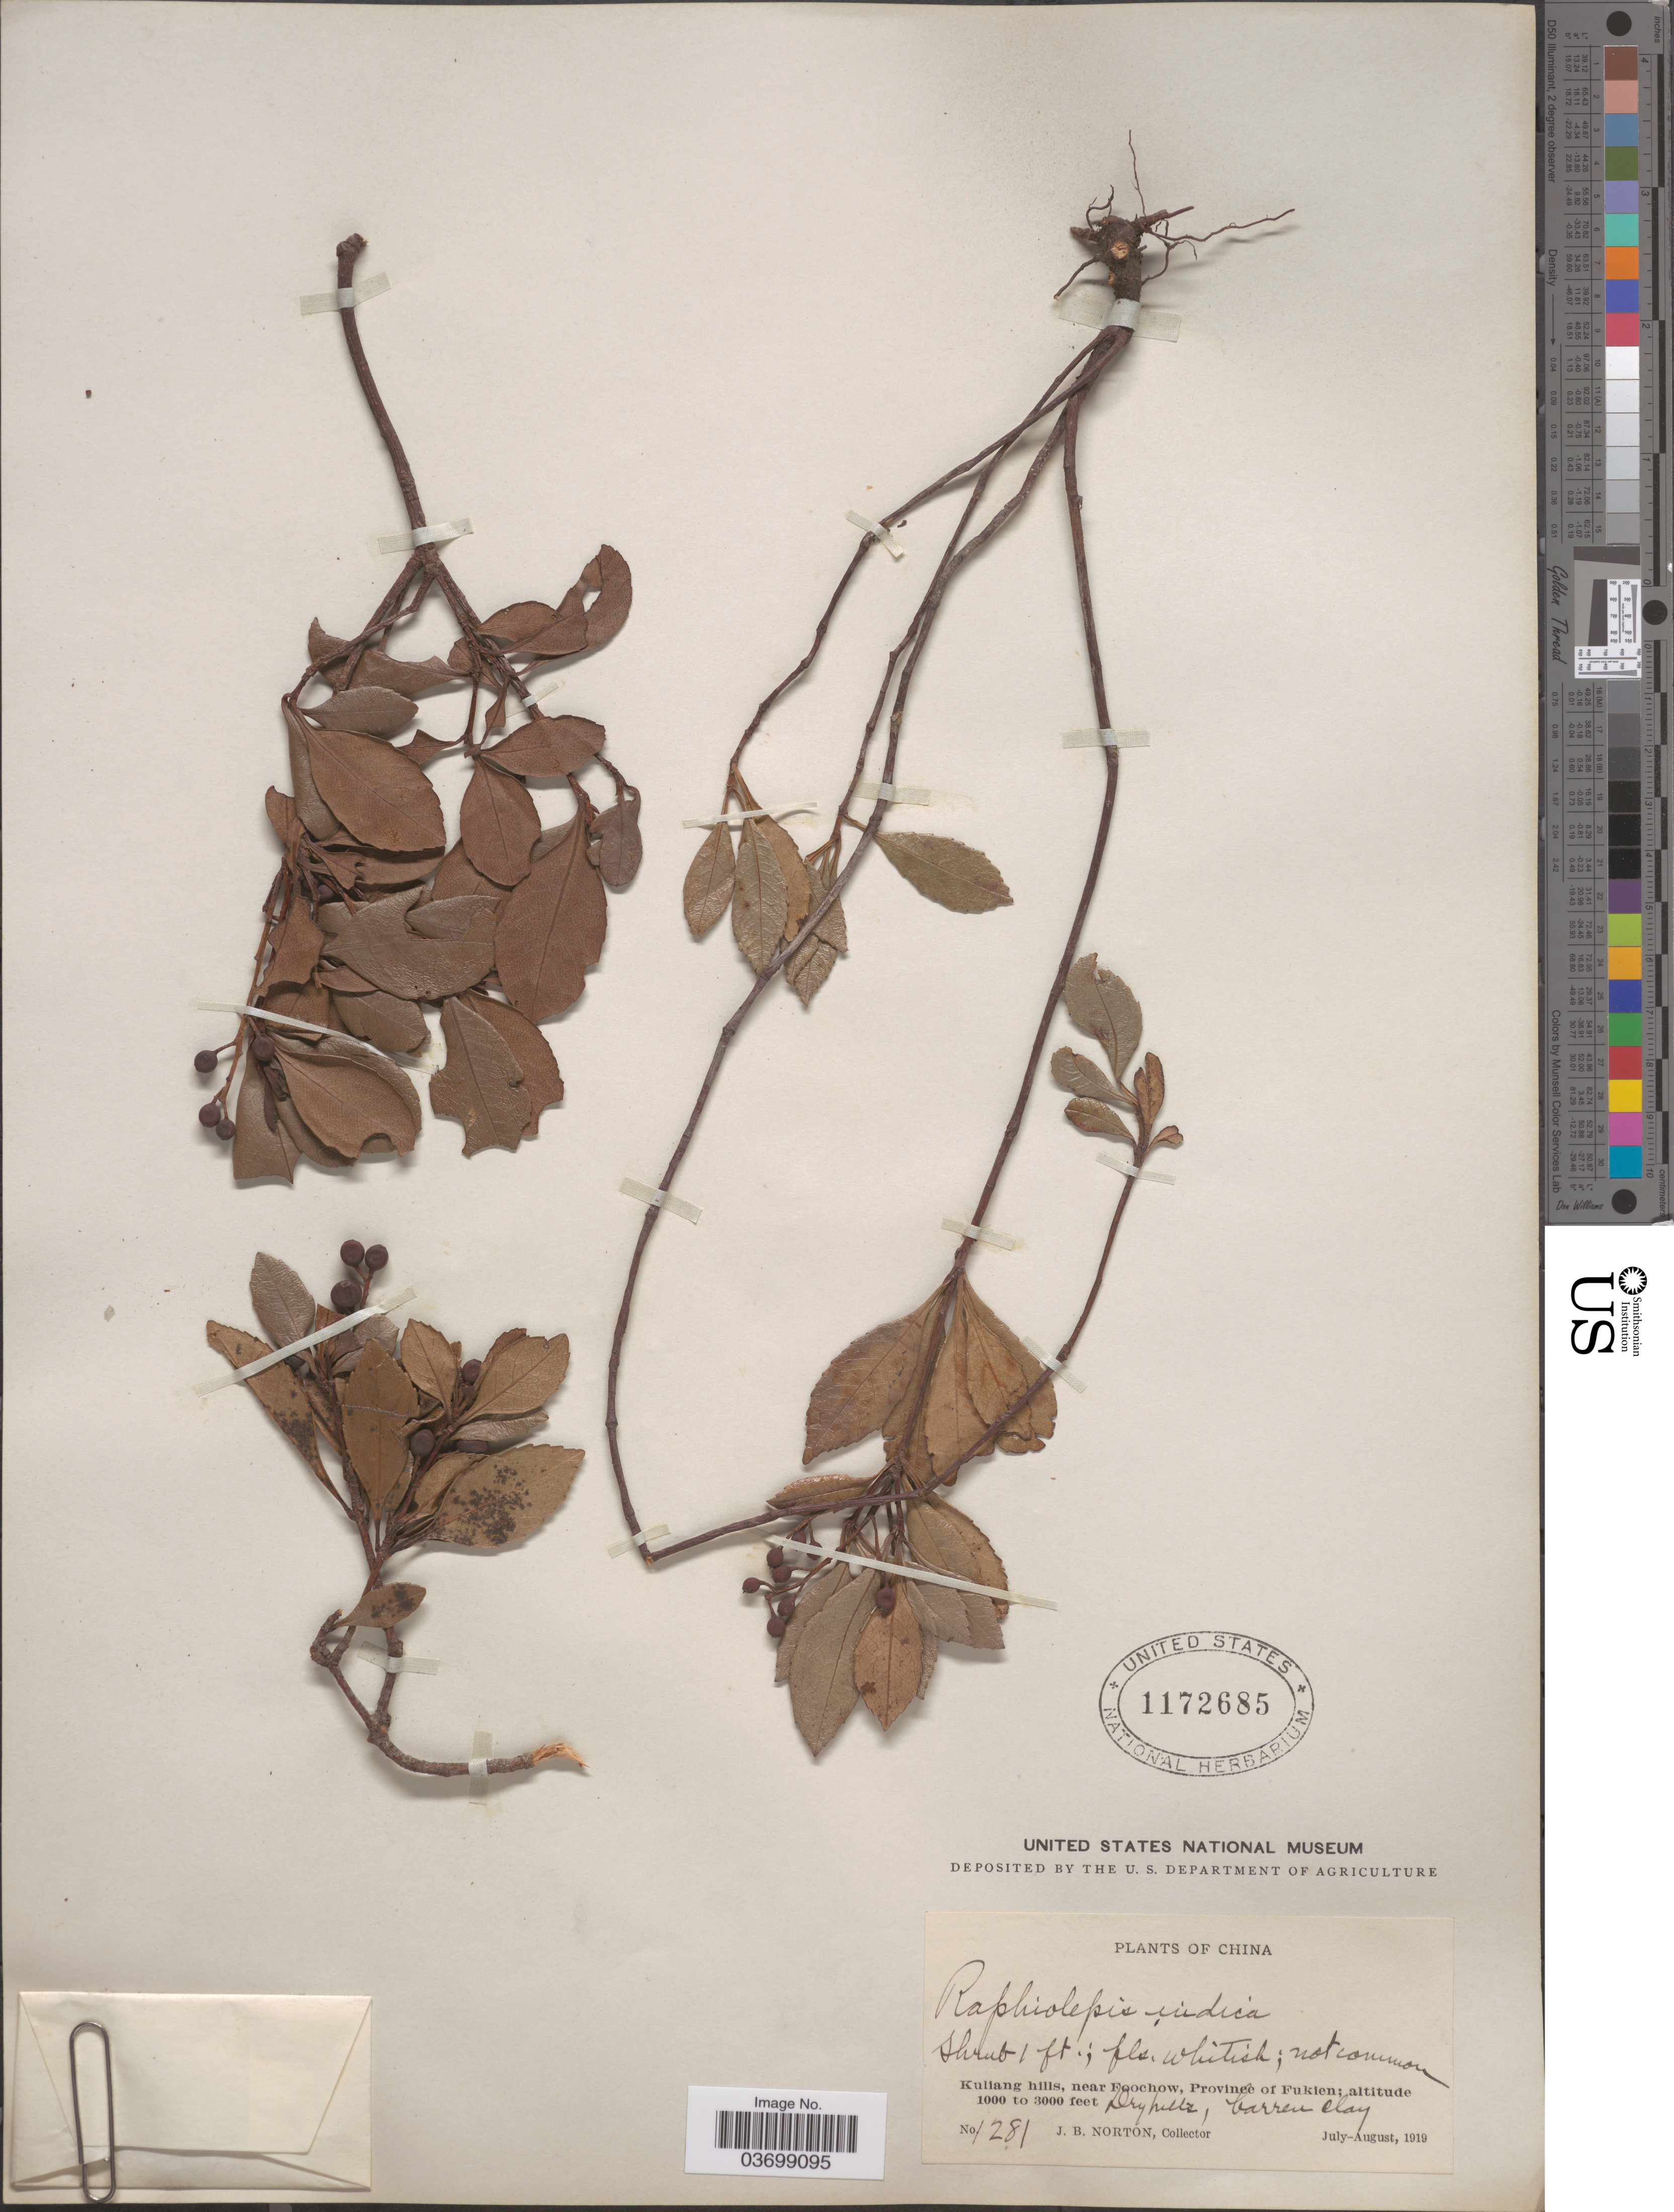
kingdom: Plantae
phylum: Tracheophyta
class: Magnoliopsida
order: Rosales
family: Rosaceae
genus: Rhaphiolepis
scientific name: Rhaphiolepis indica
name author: (L.) Lindl.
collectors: J. B. Norton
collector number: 1281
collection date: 1919-07/1919-08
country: China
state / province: Fujian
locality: Kuliang hills, near Foochow, Province of Fukien.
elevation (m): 305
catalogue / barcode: US 1172685